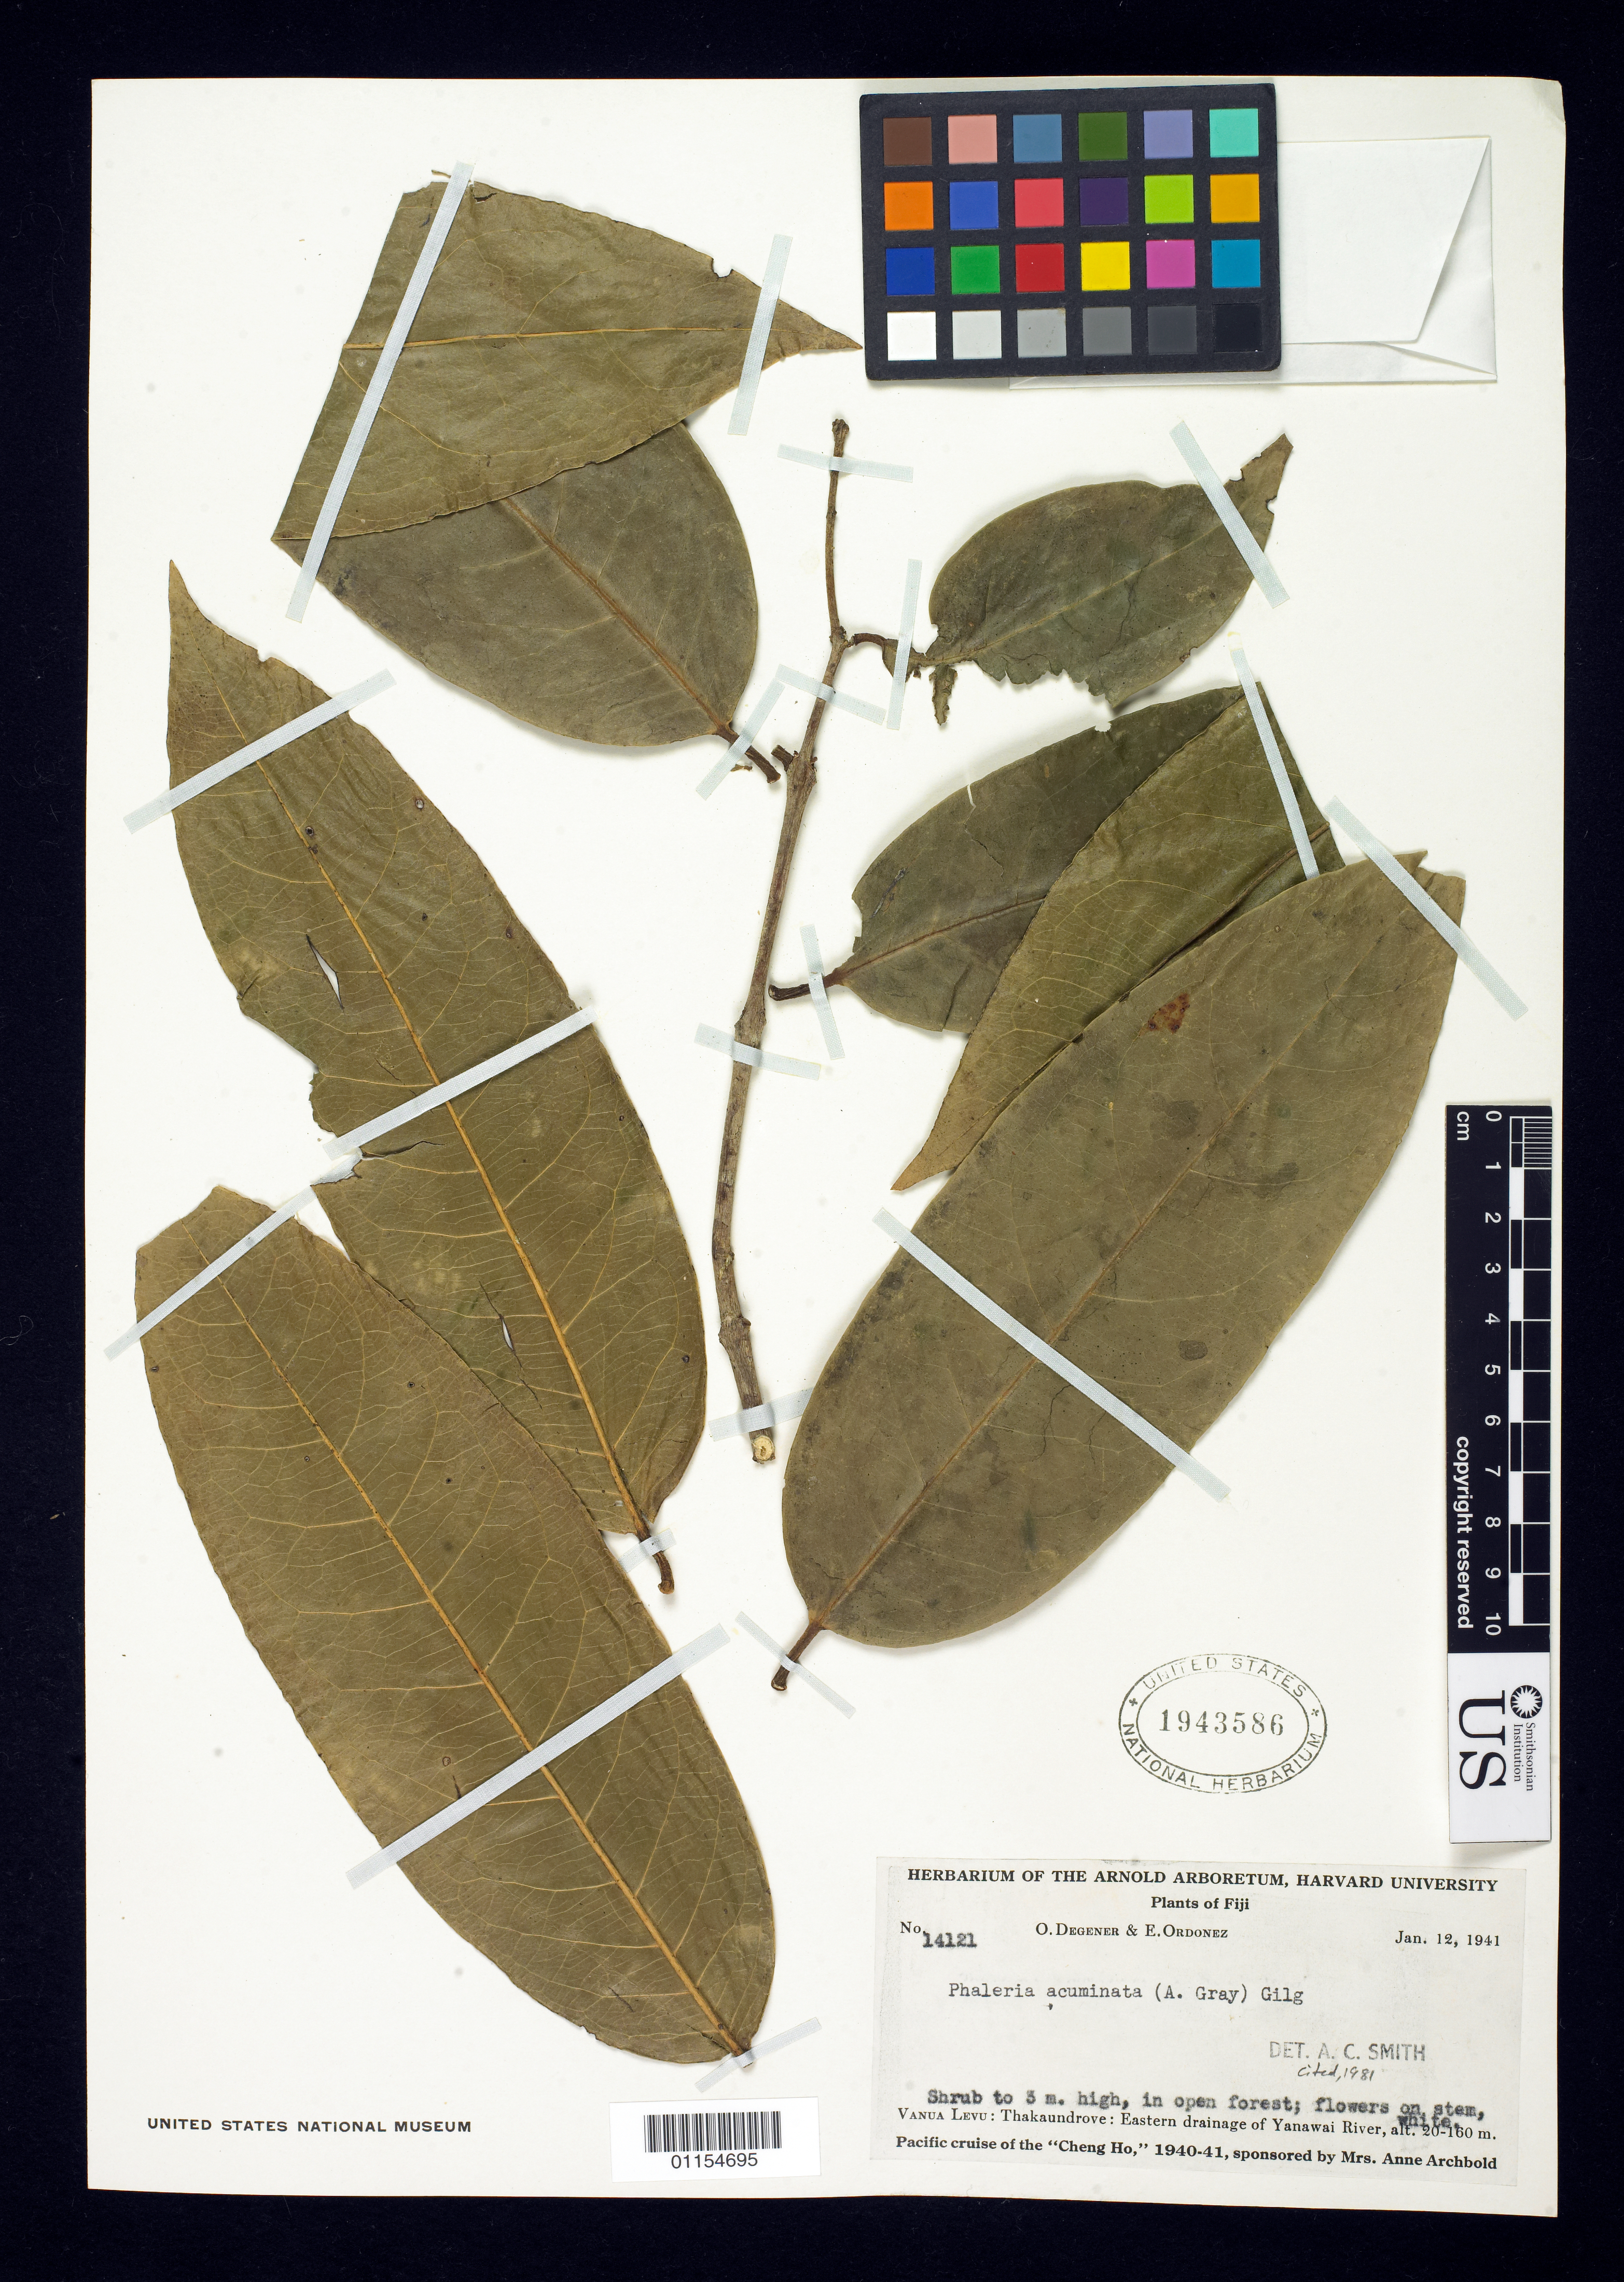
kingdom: Plantae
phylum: Tracheophyta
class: Magnoliopsida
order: Malvales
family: Thymelaeaceae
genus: Phaleria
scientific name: Phaleria acuminata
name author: (A. Gray) Gilg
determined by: Smith, A. C.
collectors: O. Degener & E. Ordonez.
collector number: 14121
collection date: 1941-01-12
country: Fiji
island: Vanua Levu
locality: Thakaudrove: Eastern drainage of Yanawai River.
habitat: open forest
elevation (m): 20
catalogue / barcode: US 1943586